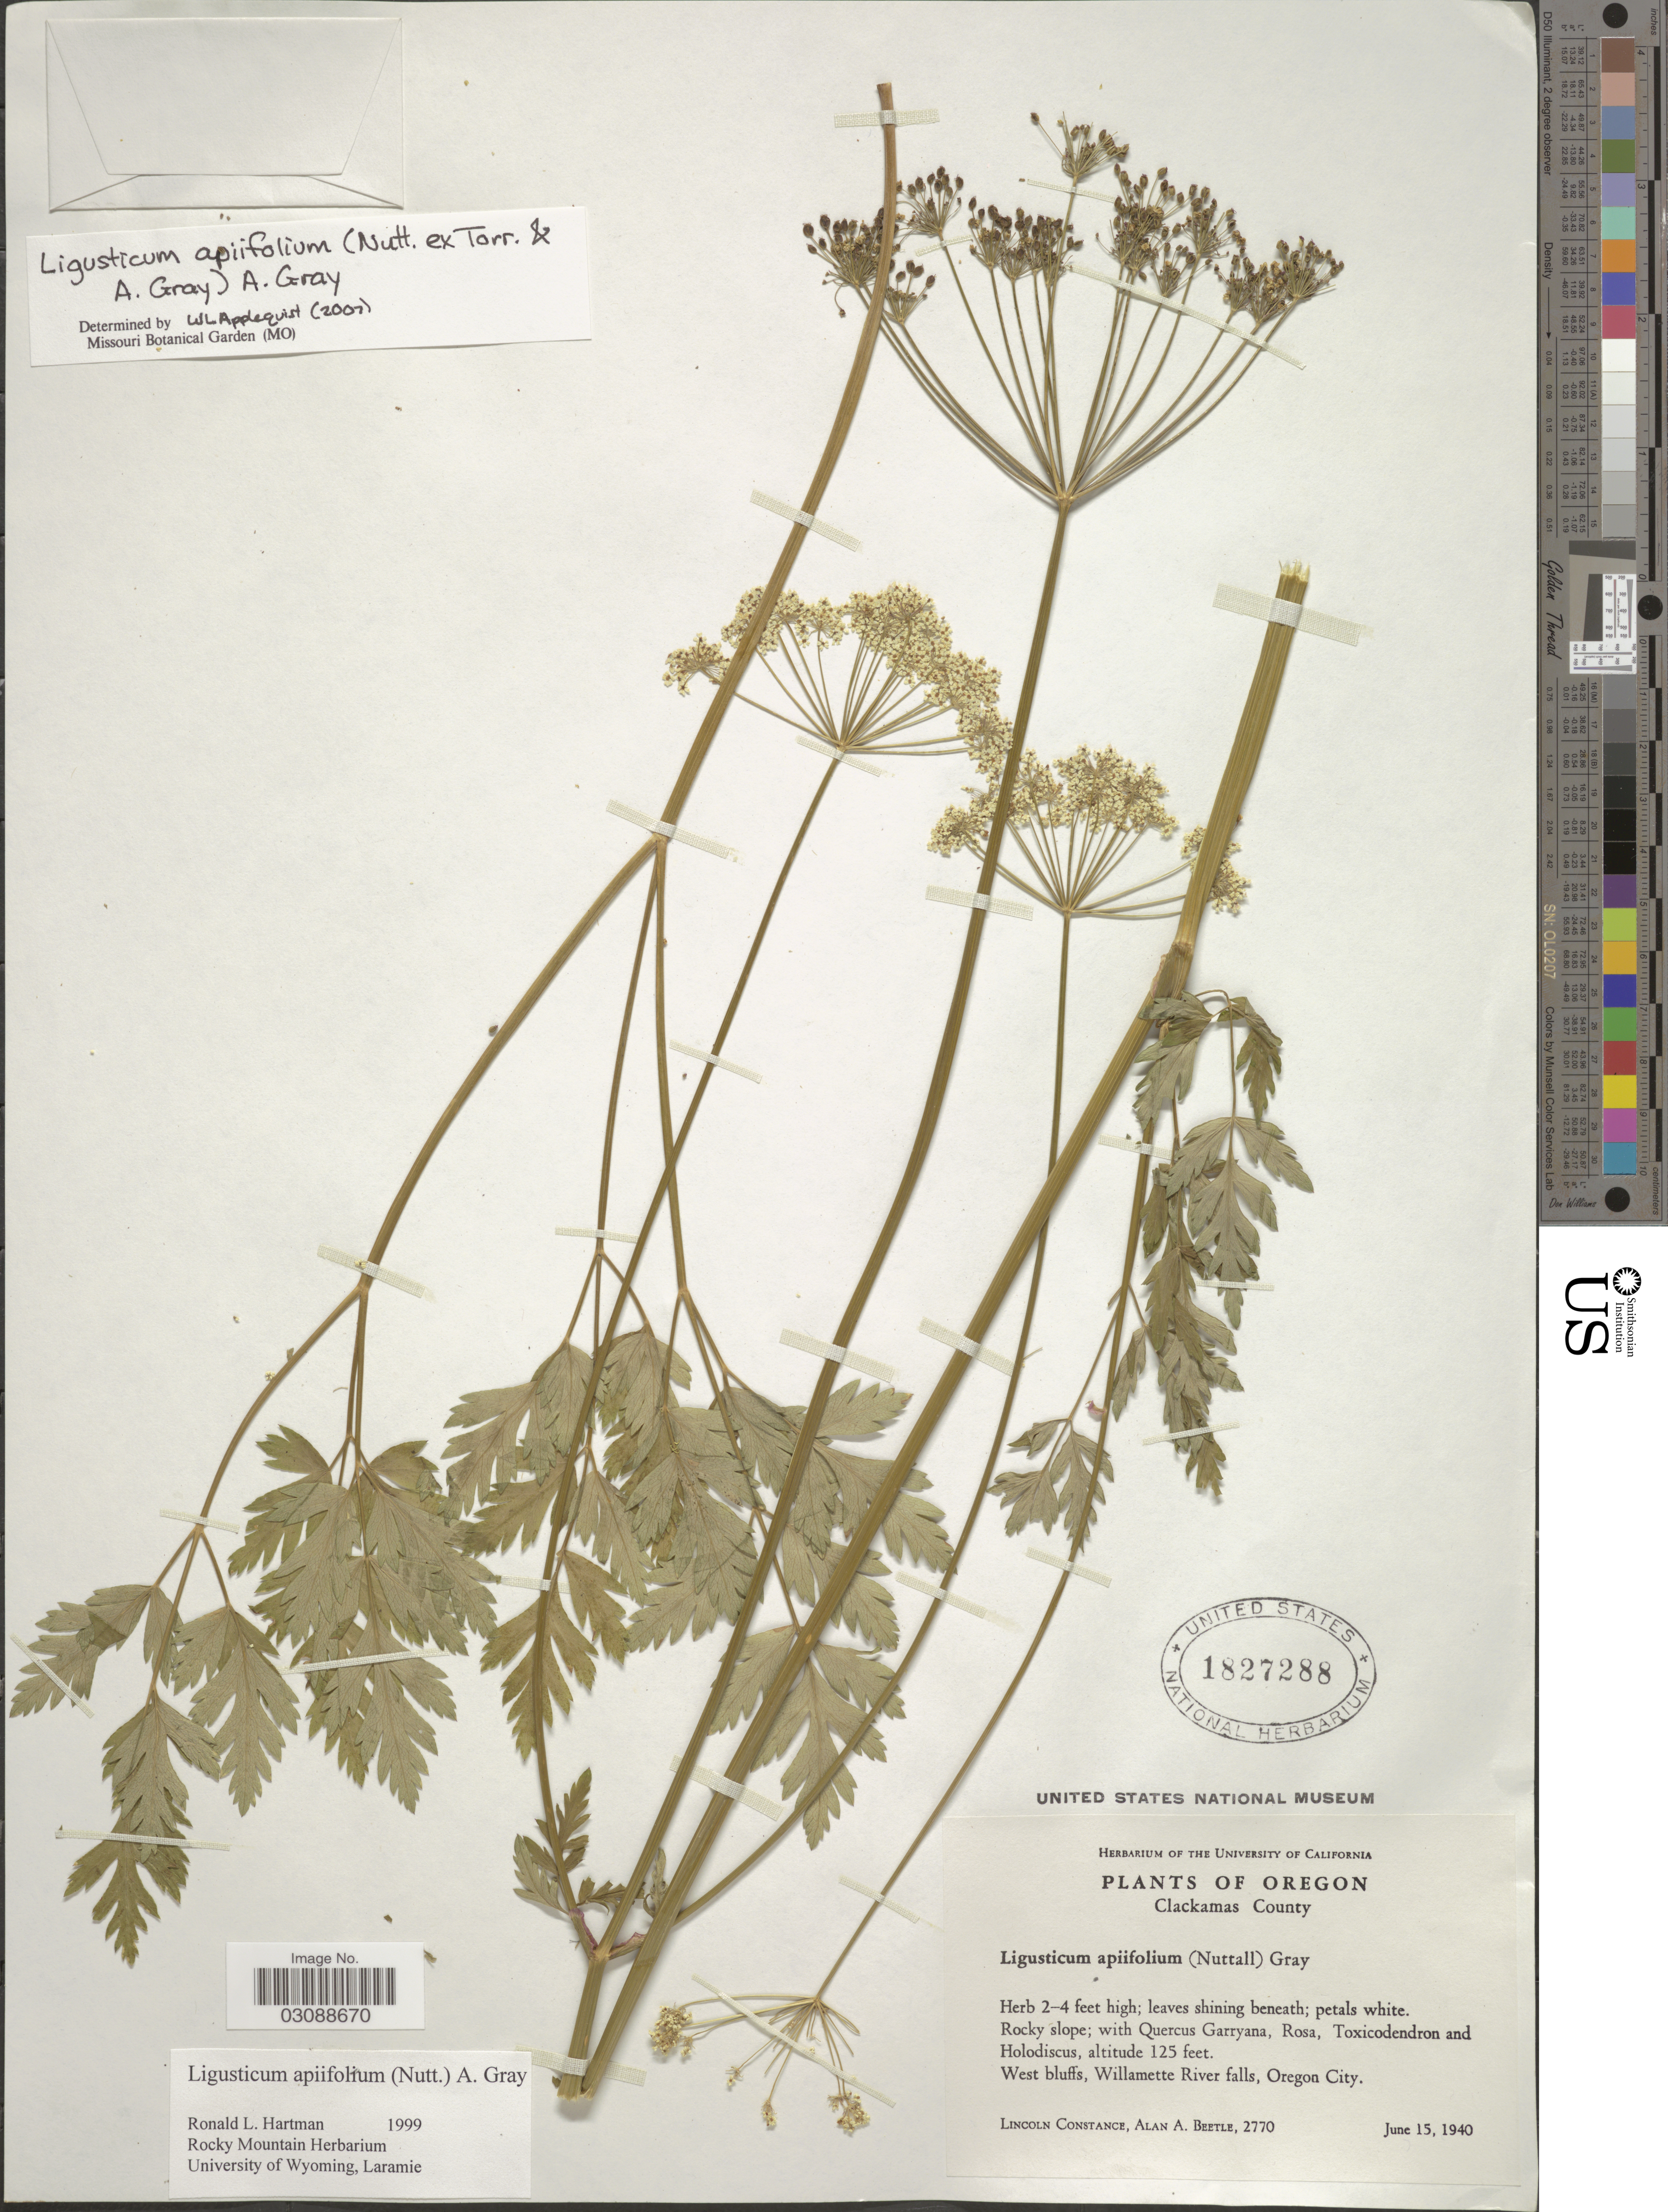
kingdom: Plantae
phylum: Tracheophyta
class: Magnoliopsida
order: Apiales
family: Apiaceae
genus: Ligusticum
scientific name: Ligusticum apiifolium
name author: (Nutt. ex Torr. & A. Gray) A. Gray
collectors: L. Constance & A. A. Beetle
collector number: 2770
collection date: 1940-07-15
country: United States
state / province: Oregon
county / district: Clackamas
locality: Clackamas County. West bluffs, Willamette River falls, Oregon City.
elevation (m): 38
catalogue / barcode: US 1827288